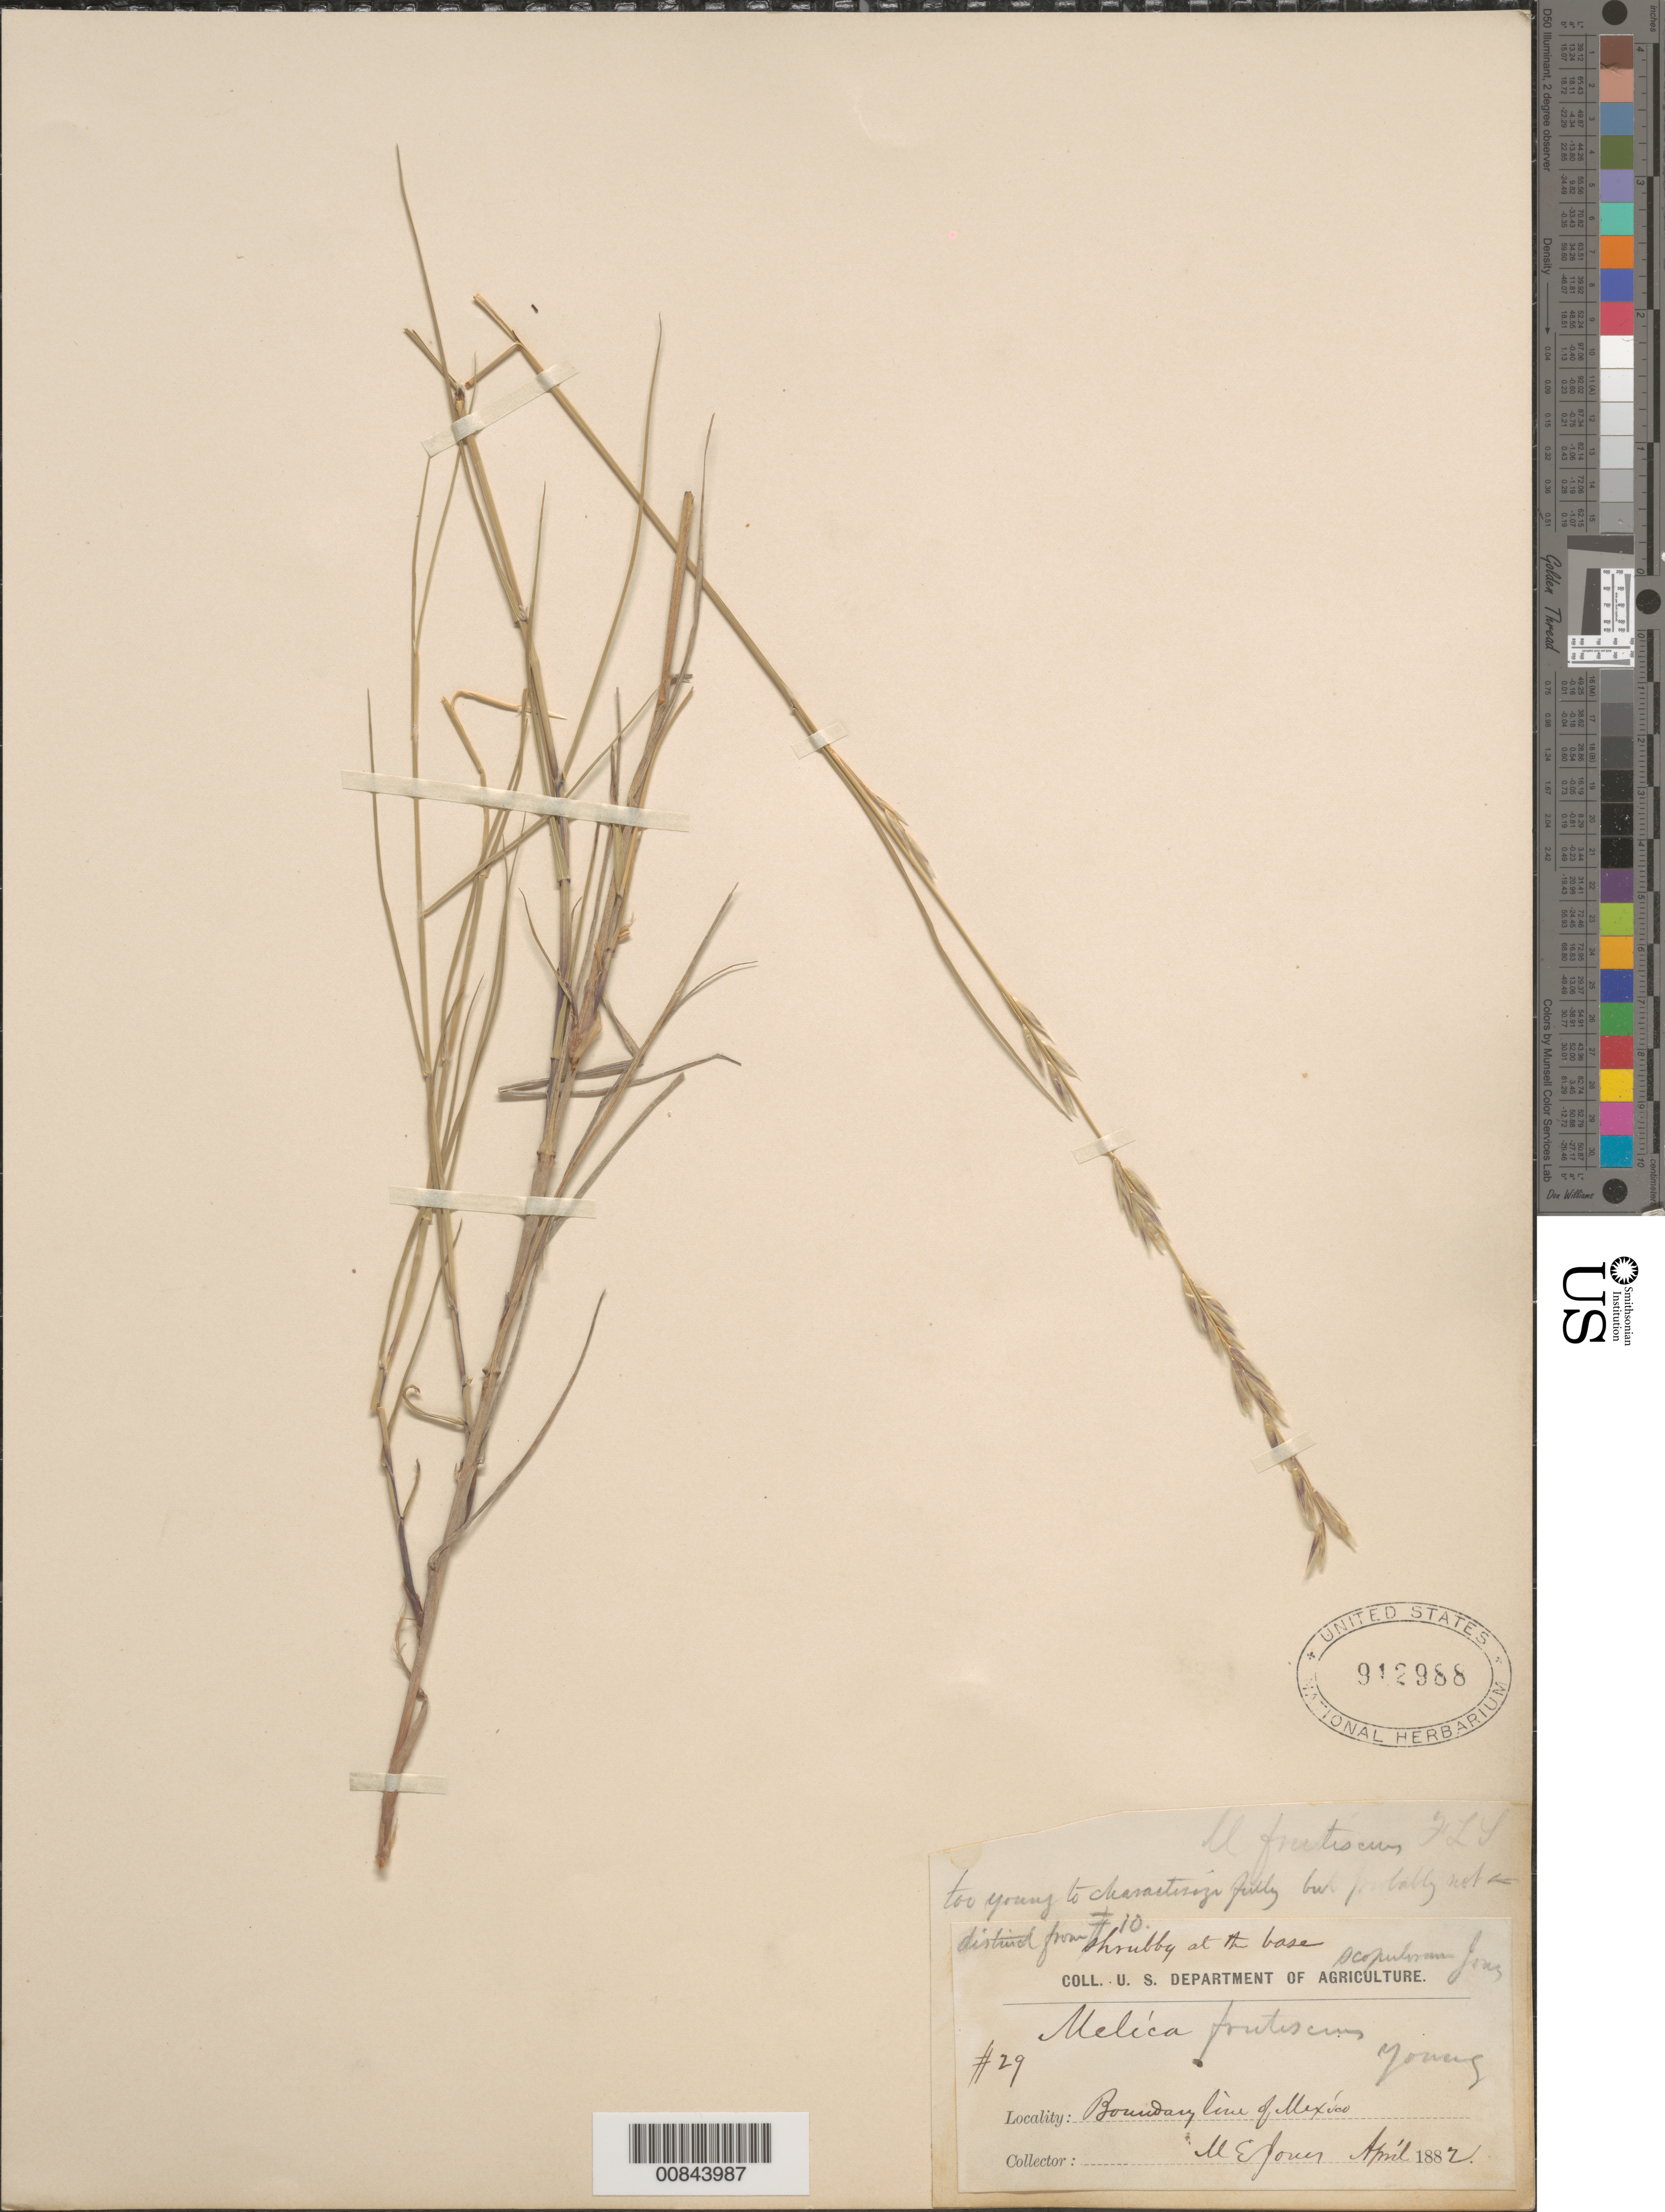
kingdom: Plantae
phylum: Tracheophyta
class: Liliopsida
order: Poales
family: Poaceae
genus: Melica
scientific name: Melica frutescens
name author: Scribn.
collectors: M. E. Jones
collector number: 29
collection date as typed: Apr 1882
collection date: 1882-04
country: Mexico / United States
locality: Boundary line of Mexico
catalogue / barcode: US 912988